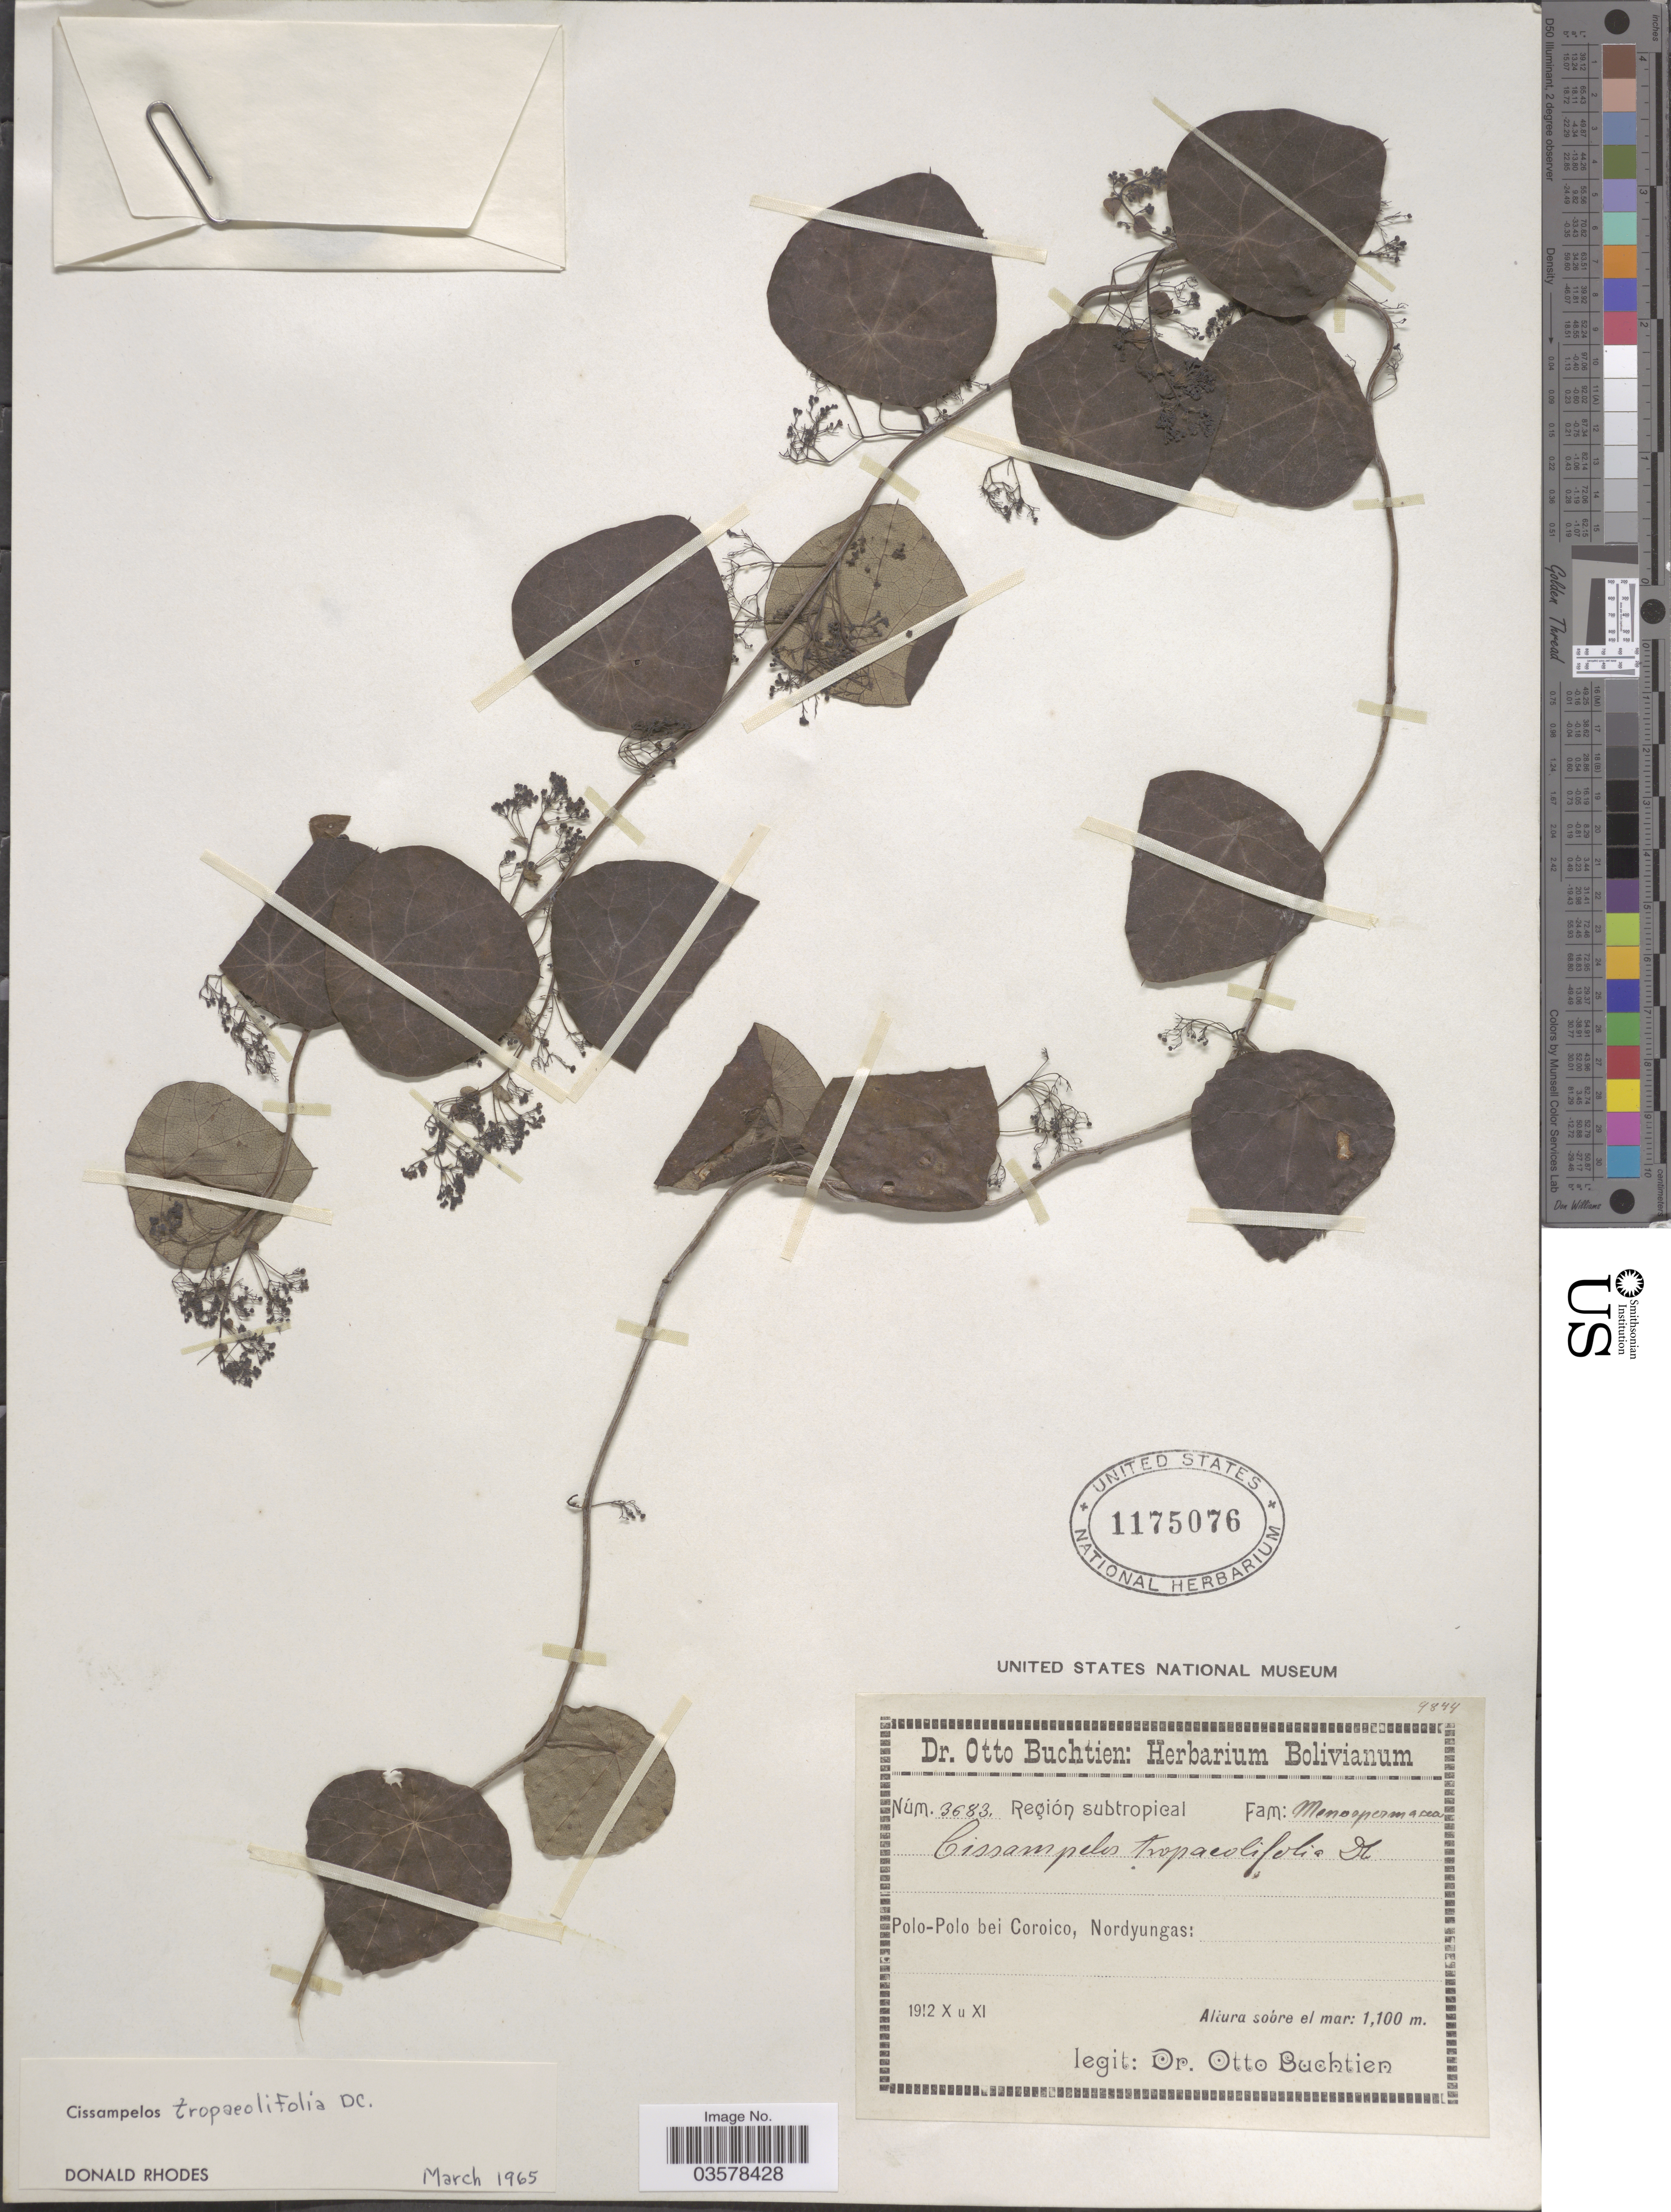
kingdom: Plantae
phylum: Tracheophyta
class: Magnoliopsida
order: Ranunculales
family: Menispermaceae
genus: Cissampelos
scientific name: Cissampelos tropaeolifolia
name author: DC.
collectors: O. Buchtien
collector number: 3683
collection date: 1912-10/1912-11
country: Bolivia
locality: Región subtropical. Polo-Polo bei Coroico, Nordyungas.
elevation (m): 1100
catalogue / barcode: US 1175076